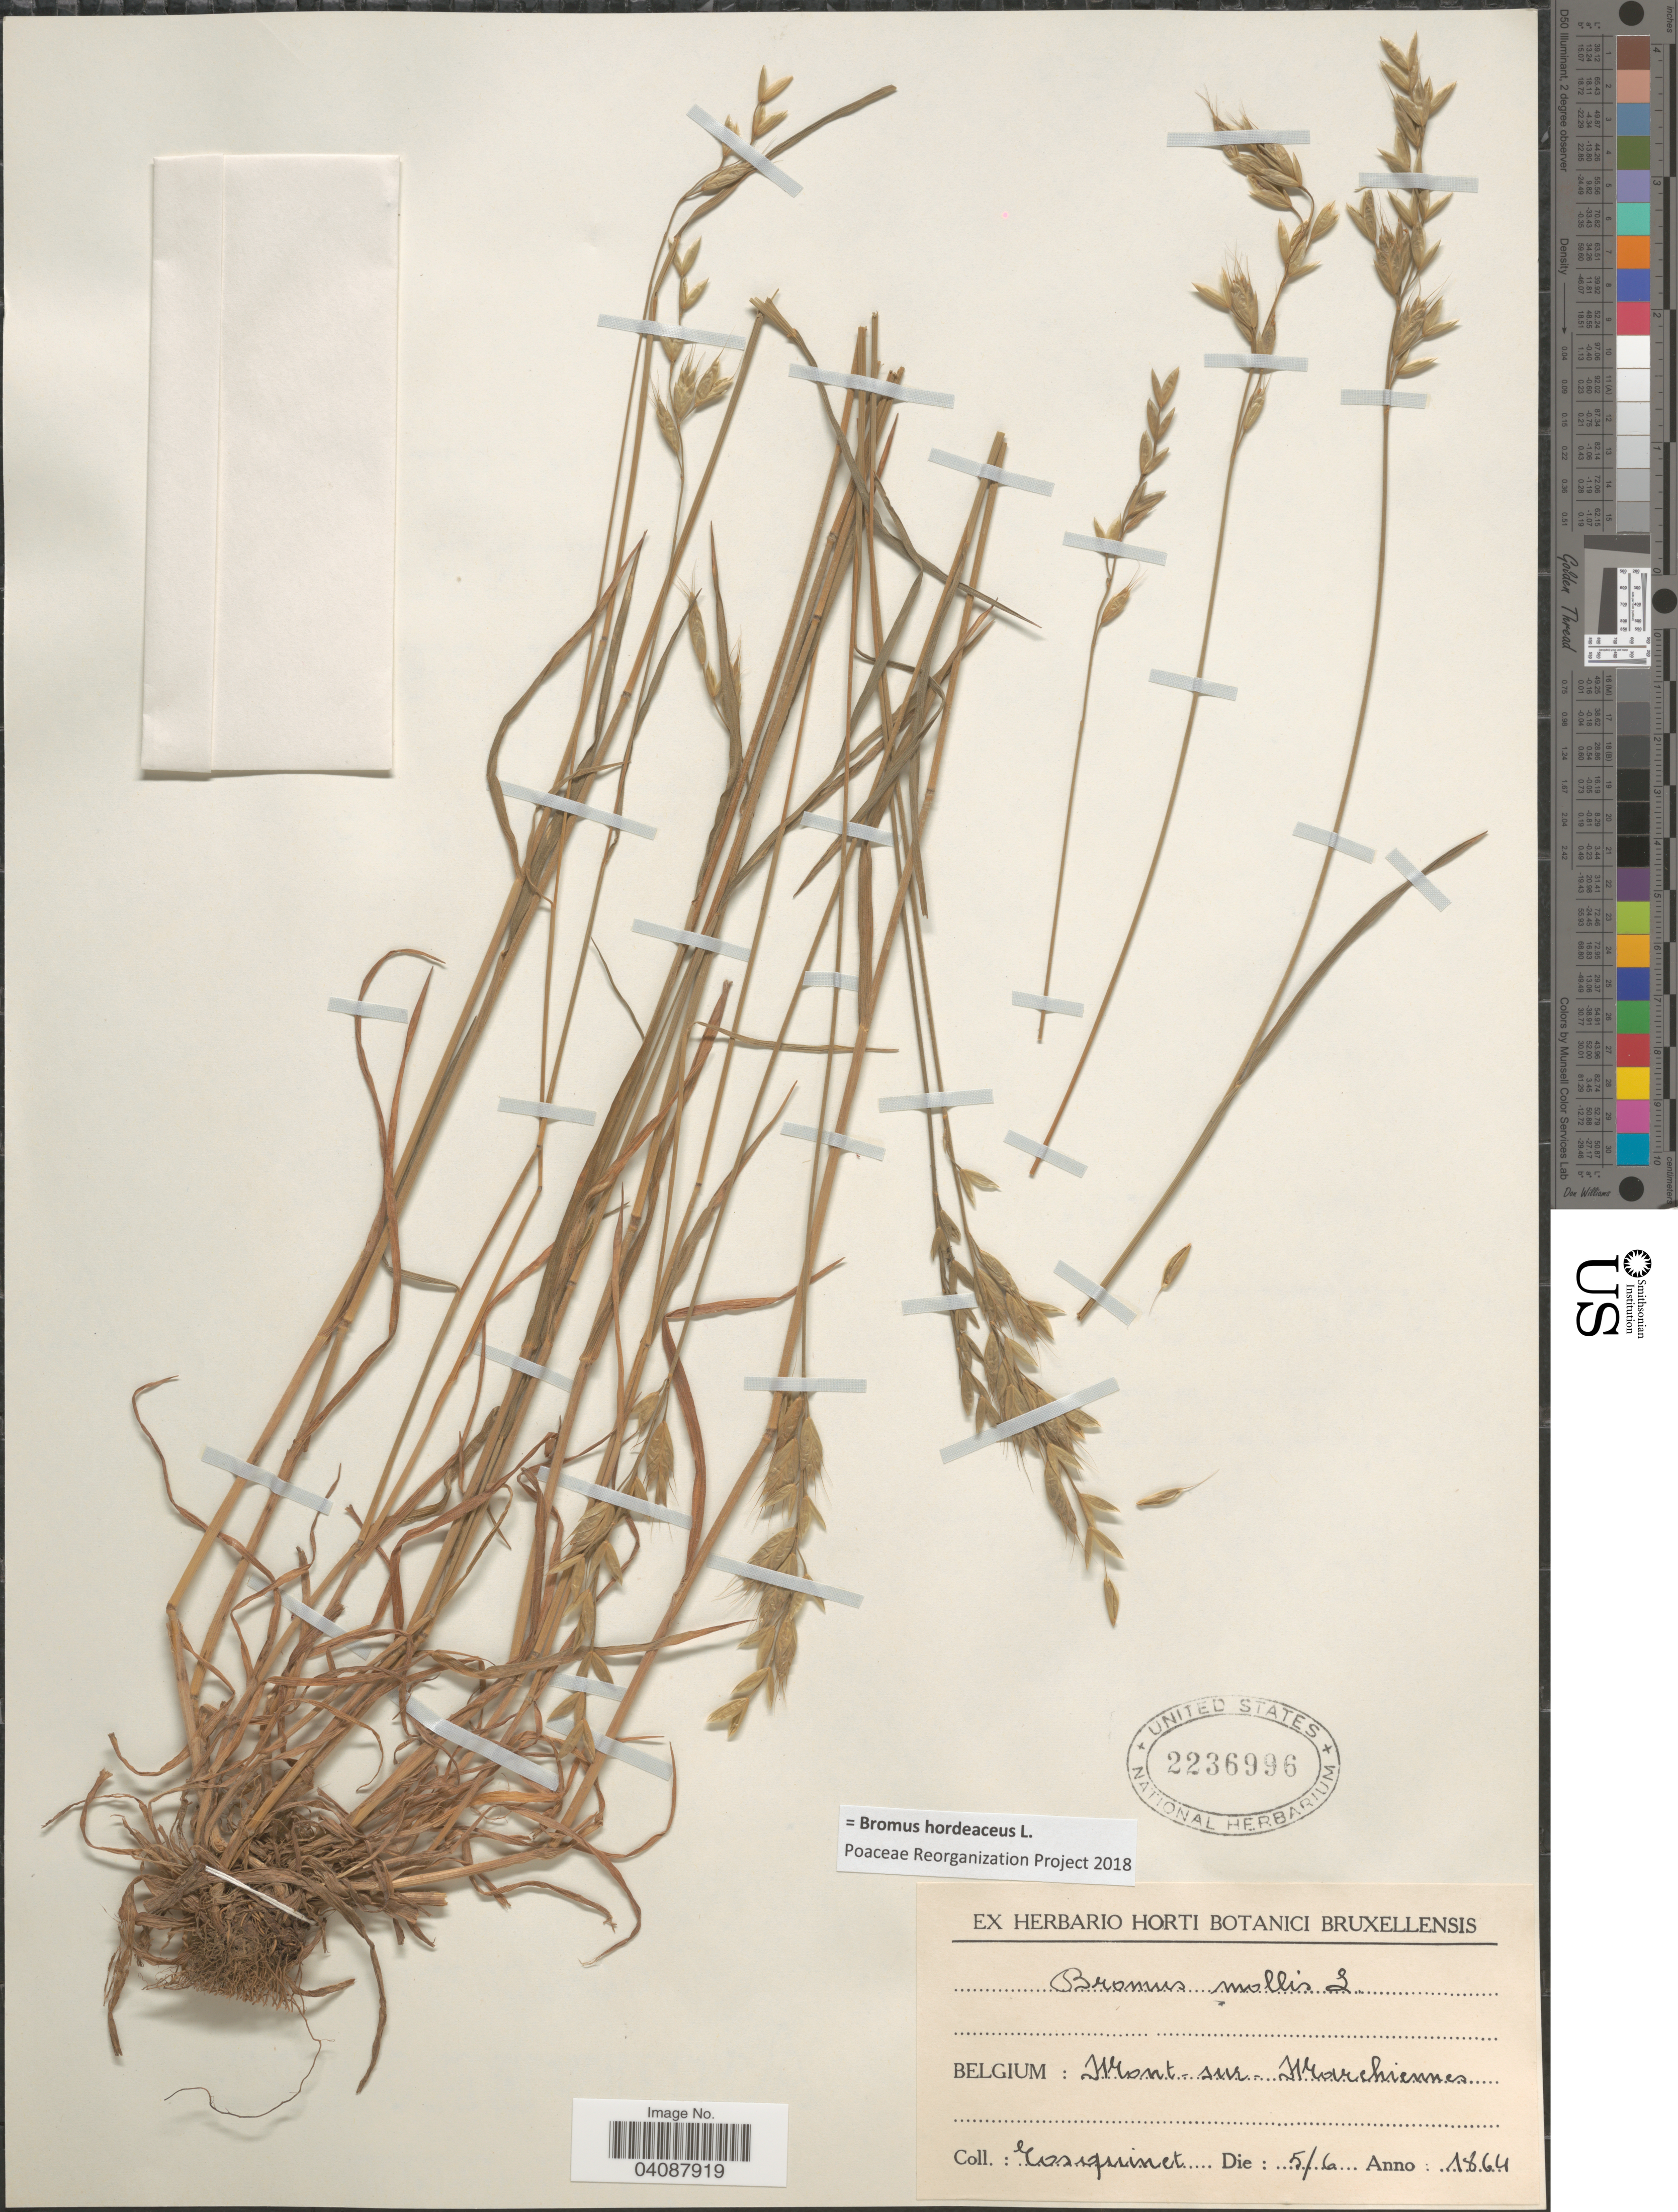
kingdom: Plantae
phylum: Tracheophyta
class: Liliopsida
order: Poales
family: Poaceae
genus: Bromus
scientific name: Bromus hordeaceus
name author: L.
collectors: Gosquinet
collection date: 1864-06-05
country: Belgium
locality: Mont-sur-Marchiennes.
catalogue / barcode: US 2236996